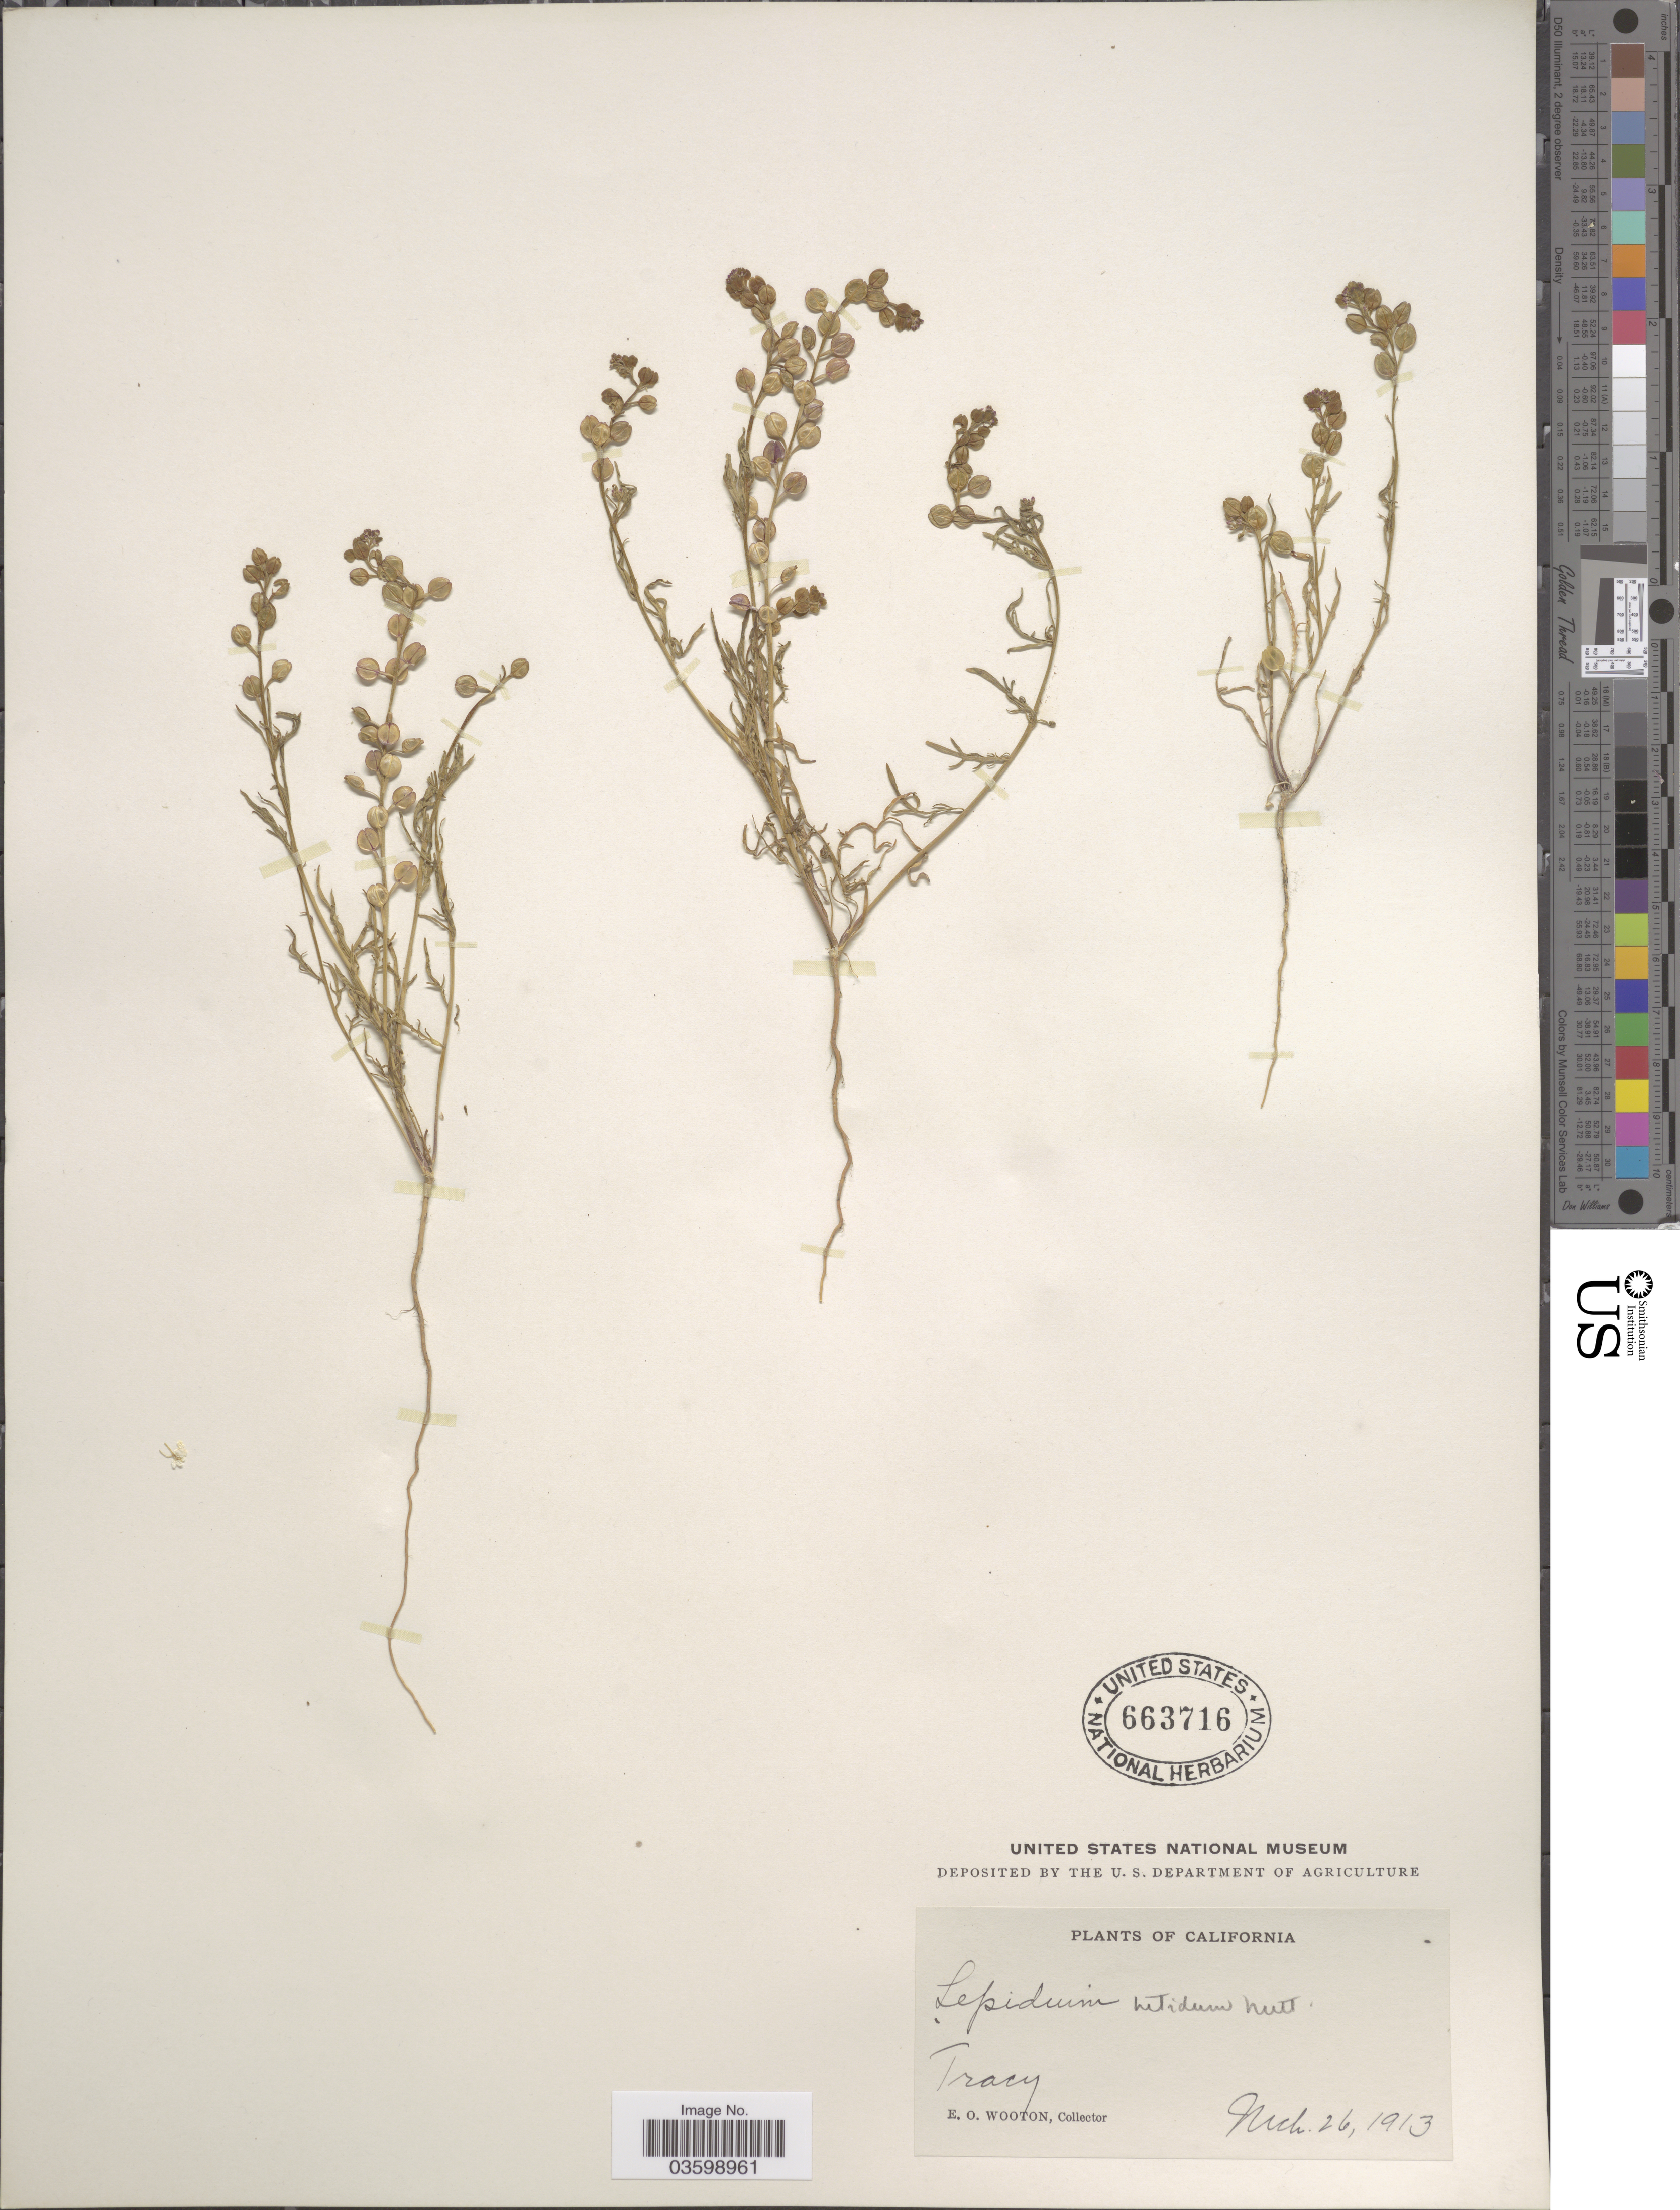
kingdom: Plantae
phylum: Tracheophyta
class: Magnoliopsida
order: Brassicales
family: Brassicaceae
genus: Lepidium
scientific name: Lepidium nitidum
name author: Nutt.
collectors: E. O. Wooton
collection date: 1913-03-26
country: United States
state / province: California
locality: Tracy.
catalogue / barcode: US 663716